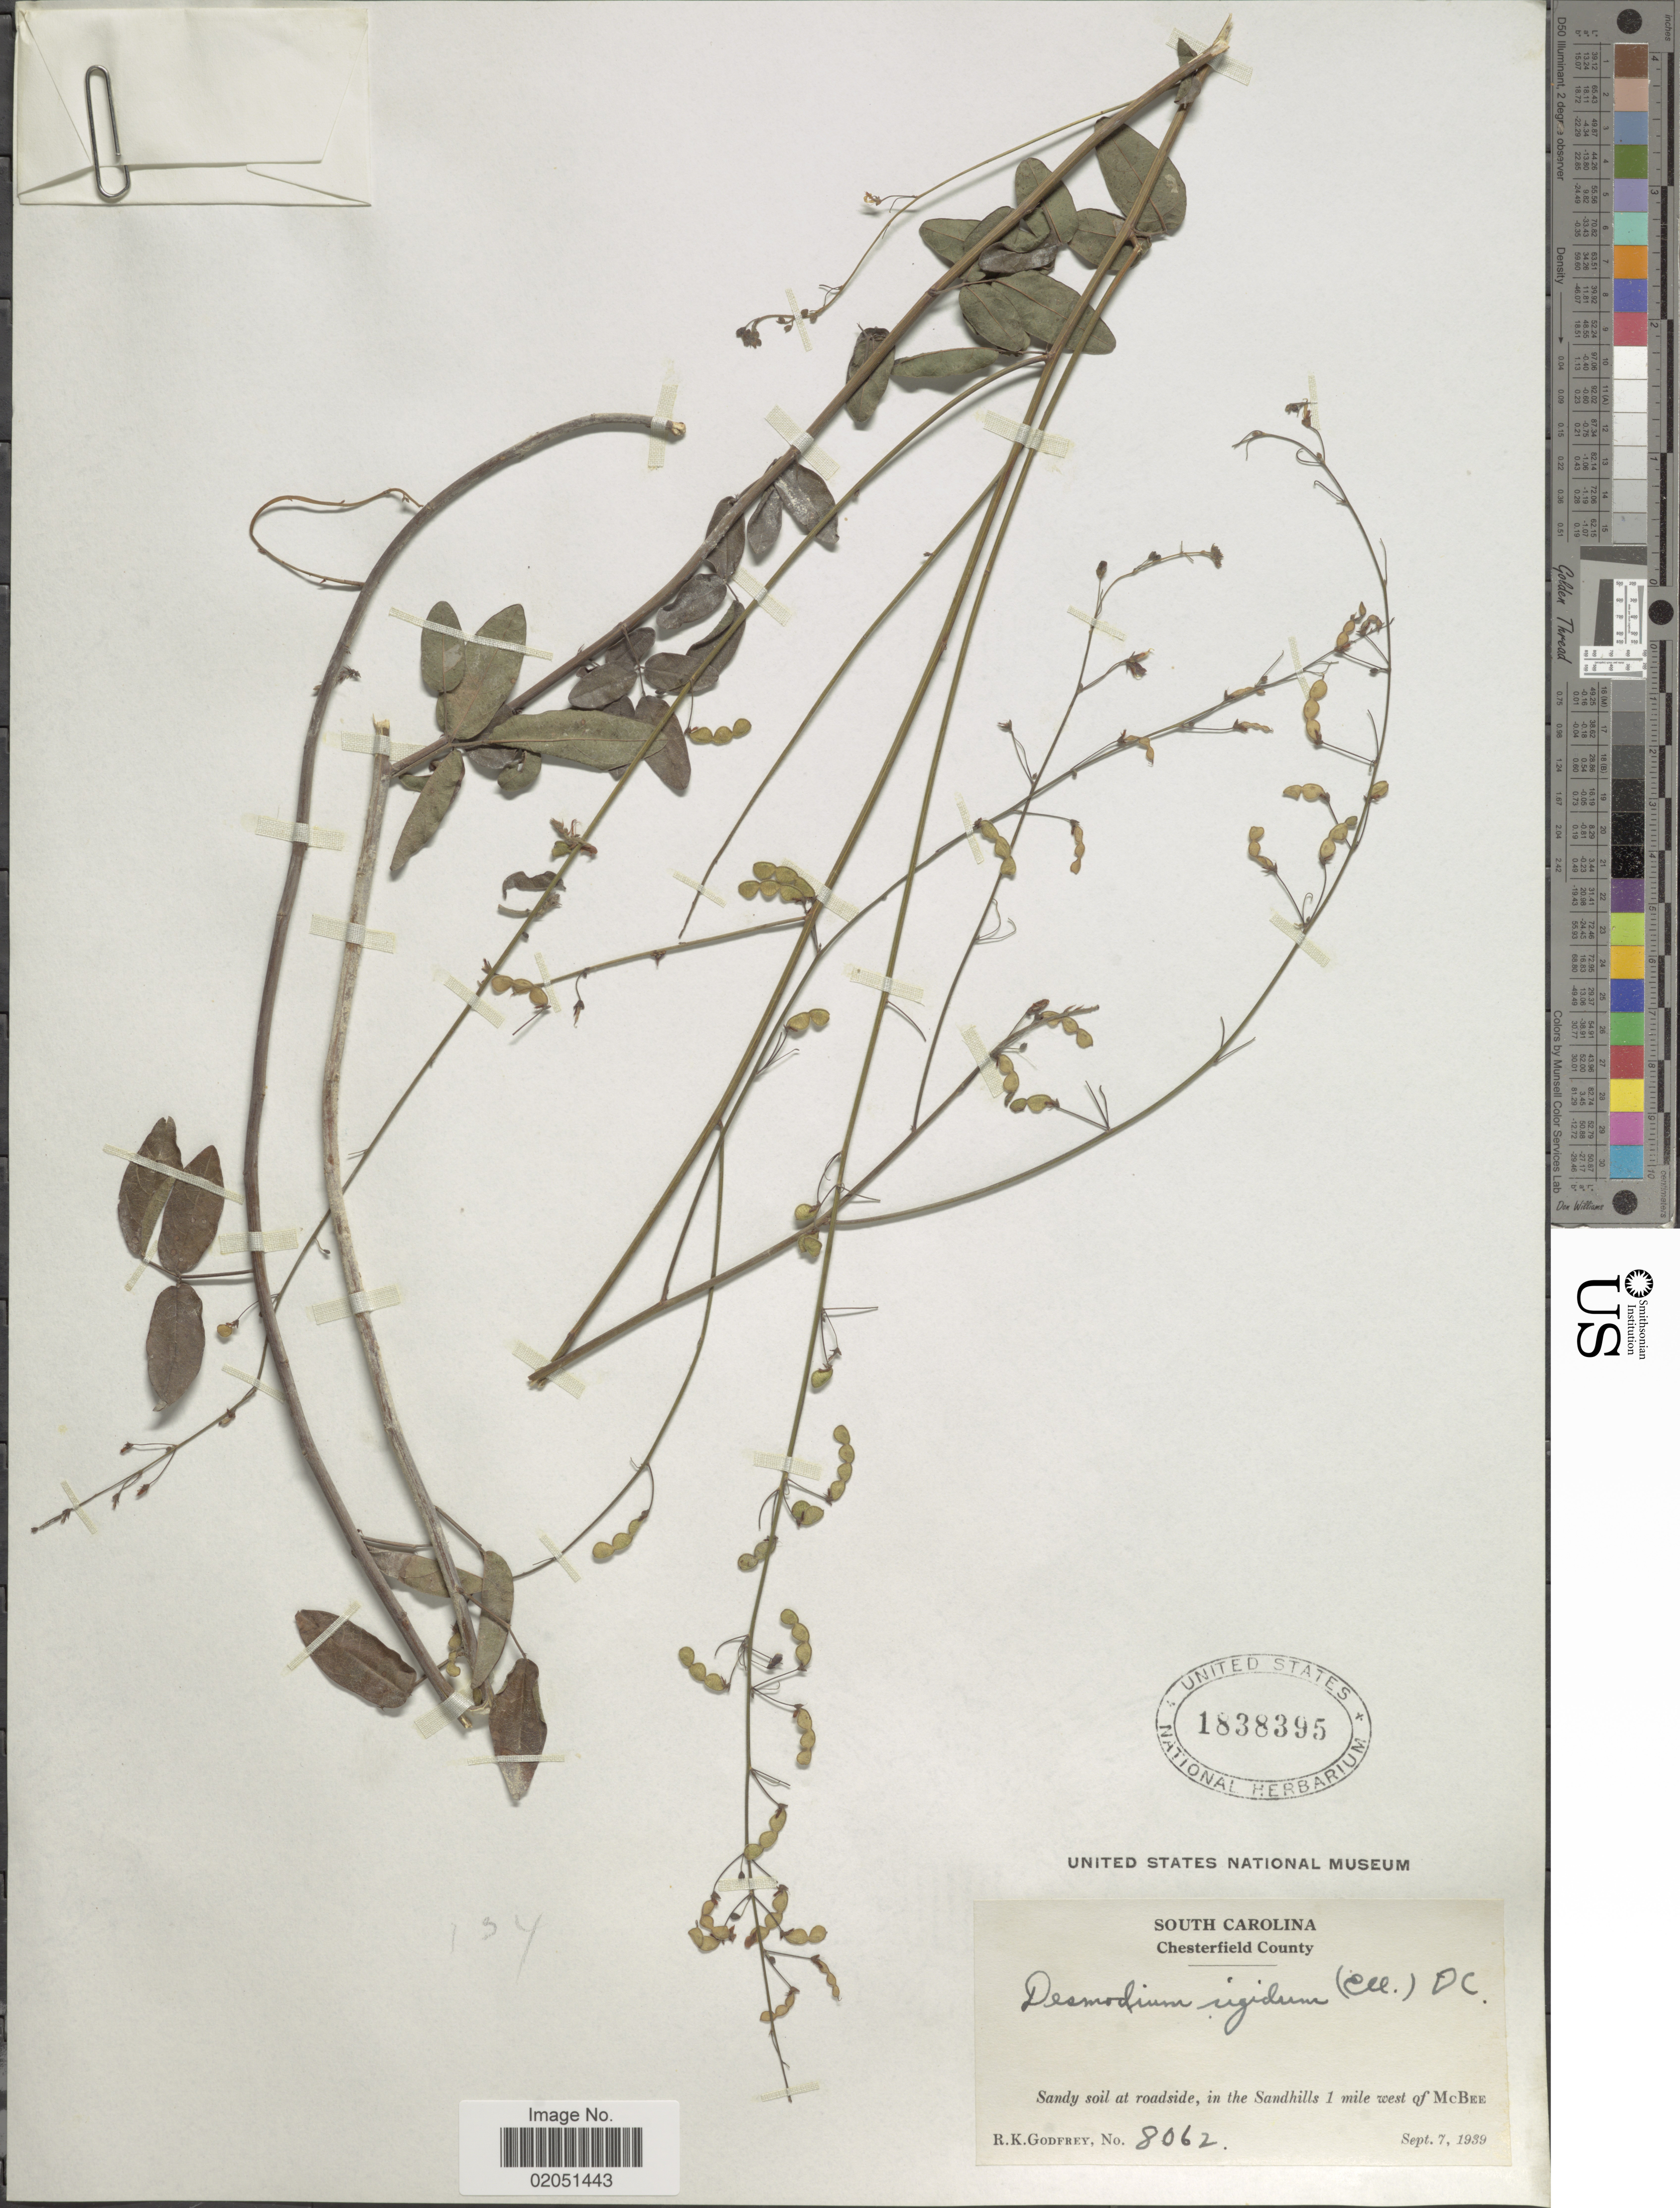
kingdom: Plantae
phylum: Tracheophyta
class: Magnoliopsida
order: Fabales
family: Fabaceae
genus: Desmodium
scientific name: Desmodium rigidum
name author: (Elliott) DC.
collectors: R. K. Godfrey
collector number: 8062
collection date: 1939-09-07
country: United States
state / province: South Carolina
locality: Chesterfield County, sandy soil at roadside, in the Sandhills 1 mile west of McBee.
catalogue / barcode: US 1838395